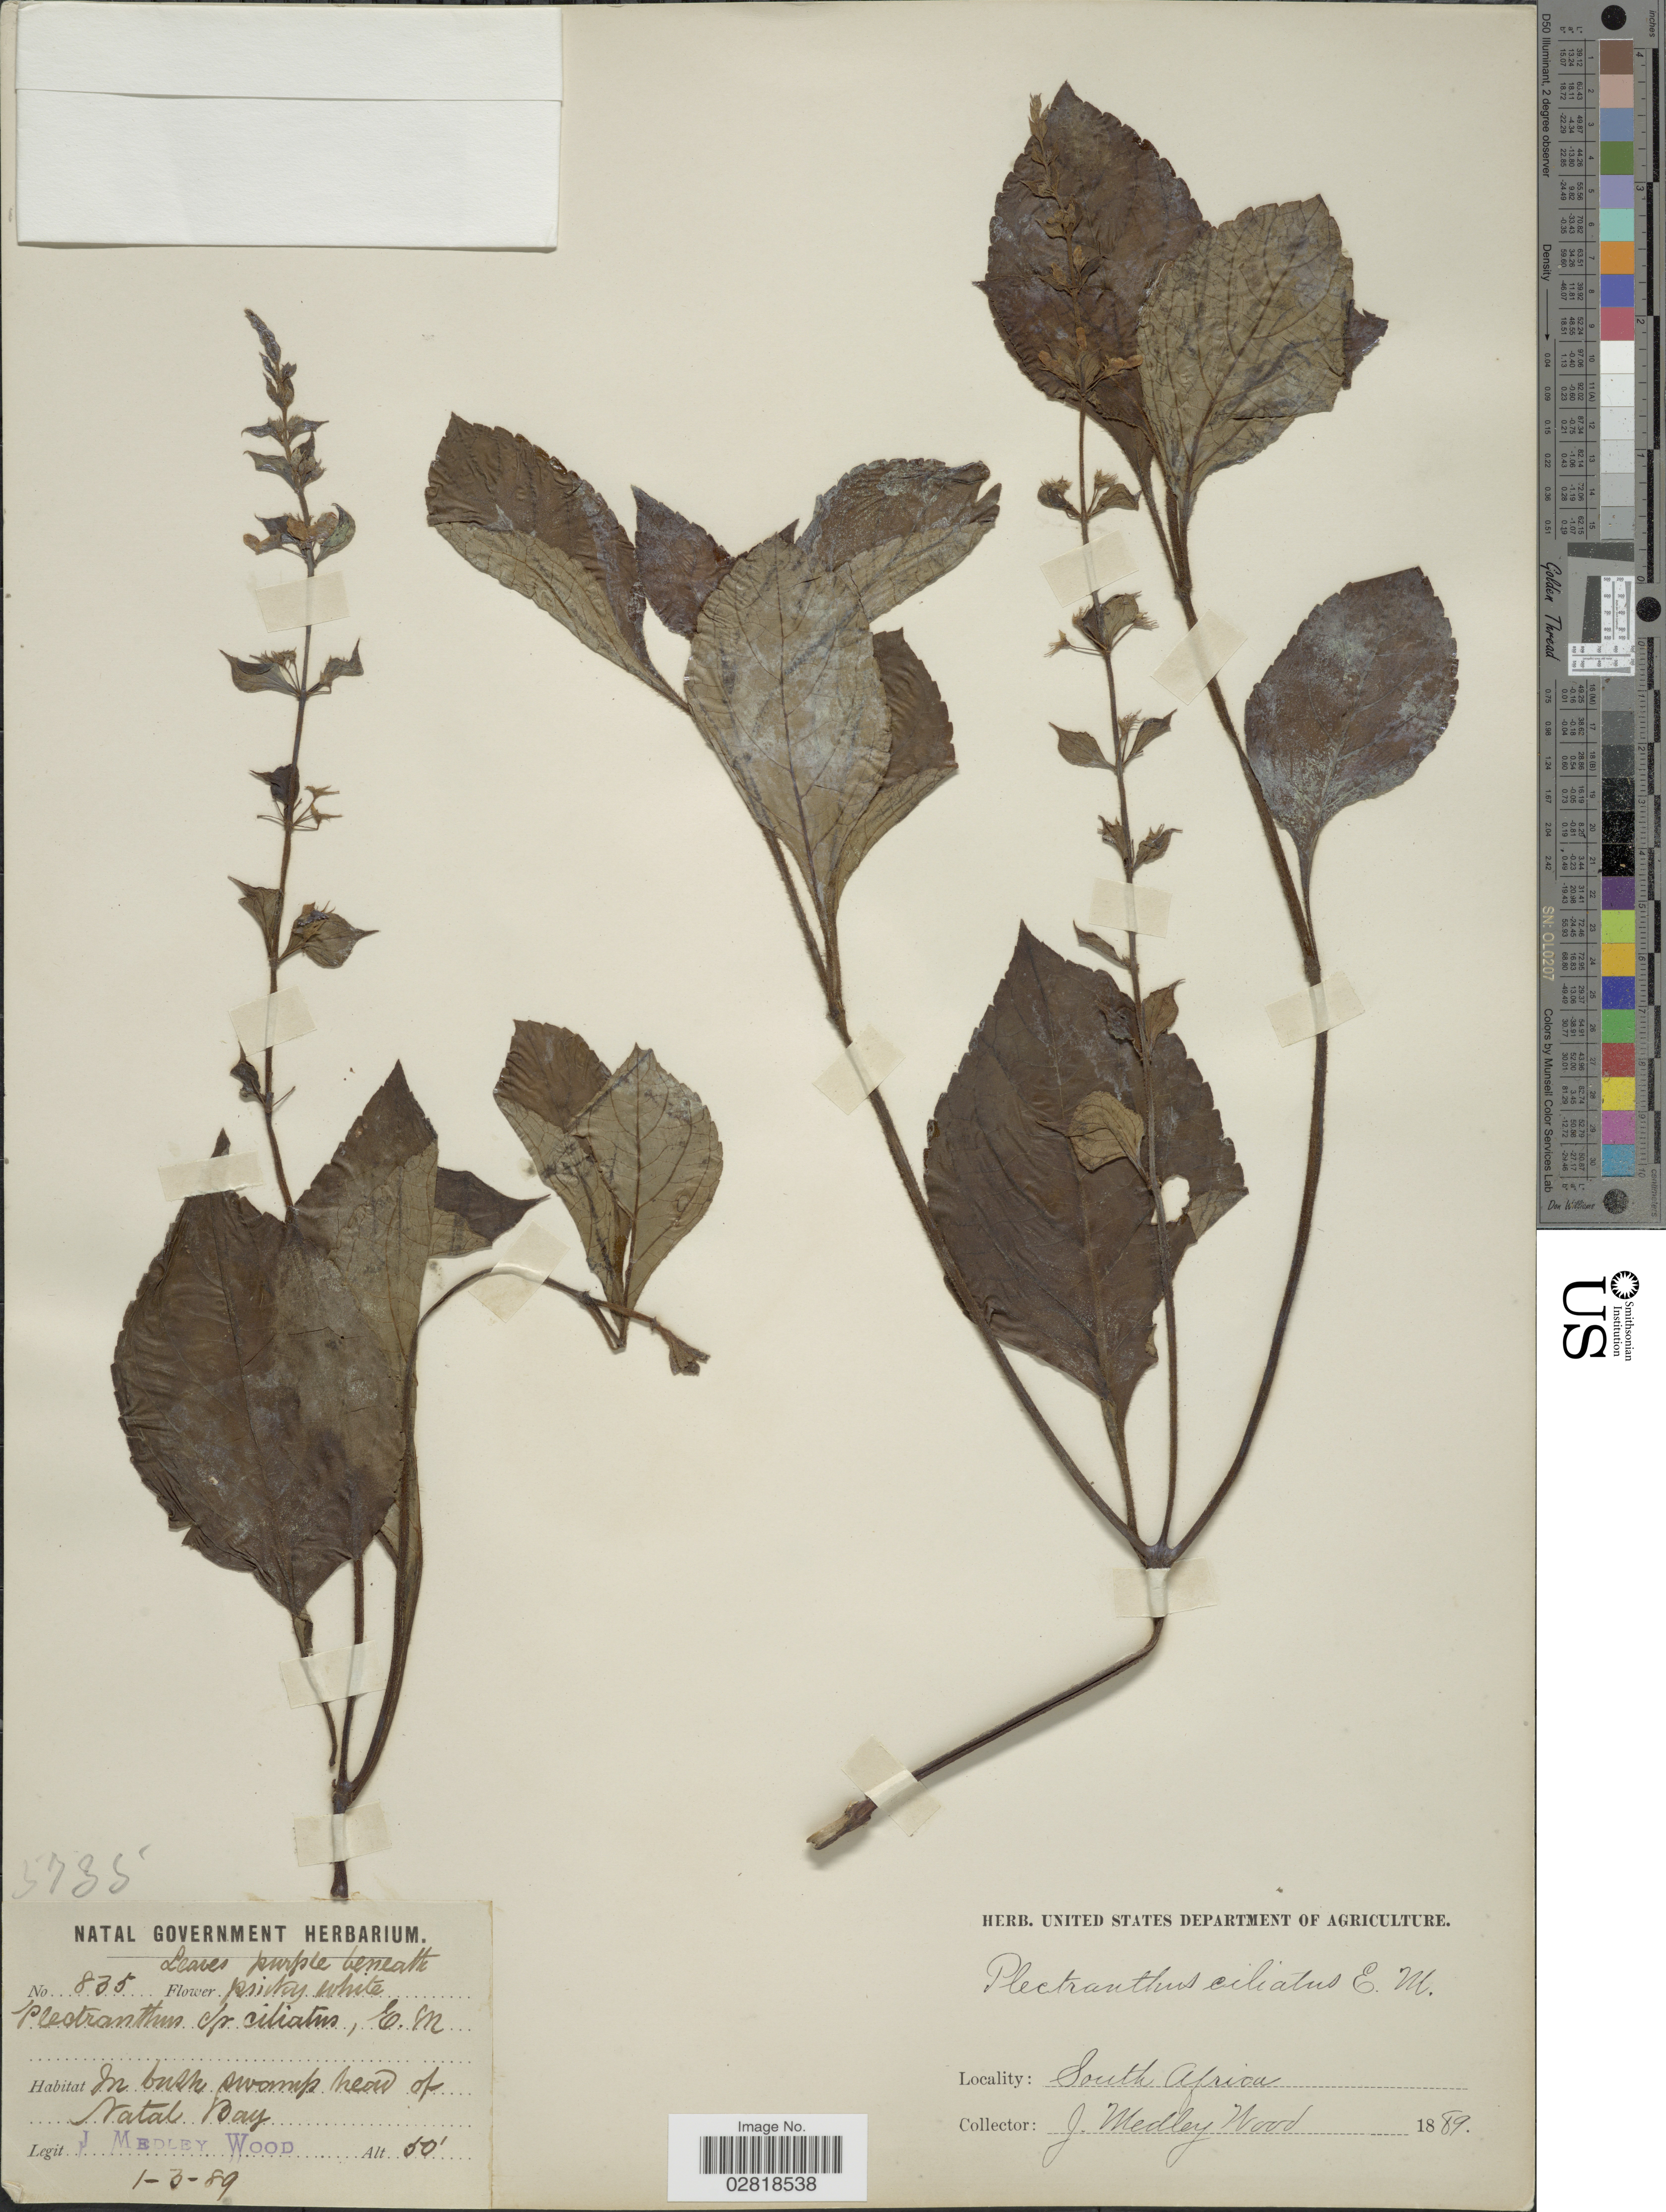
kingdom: Plantae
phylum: Tracheophyta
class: Magnoliopsida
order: Lamiales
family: Lamiaceae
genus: Plectranthus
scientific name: Plectranthus ciliatus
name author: E. Mey.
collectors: J. Medley Wood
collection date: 1889-03-01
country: South Africa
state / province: KwaZulu-Natal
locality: In bush swamp head of Natal Bay.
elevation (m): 15